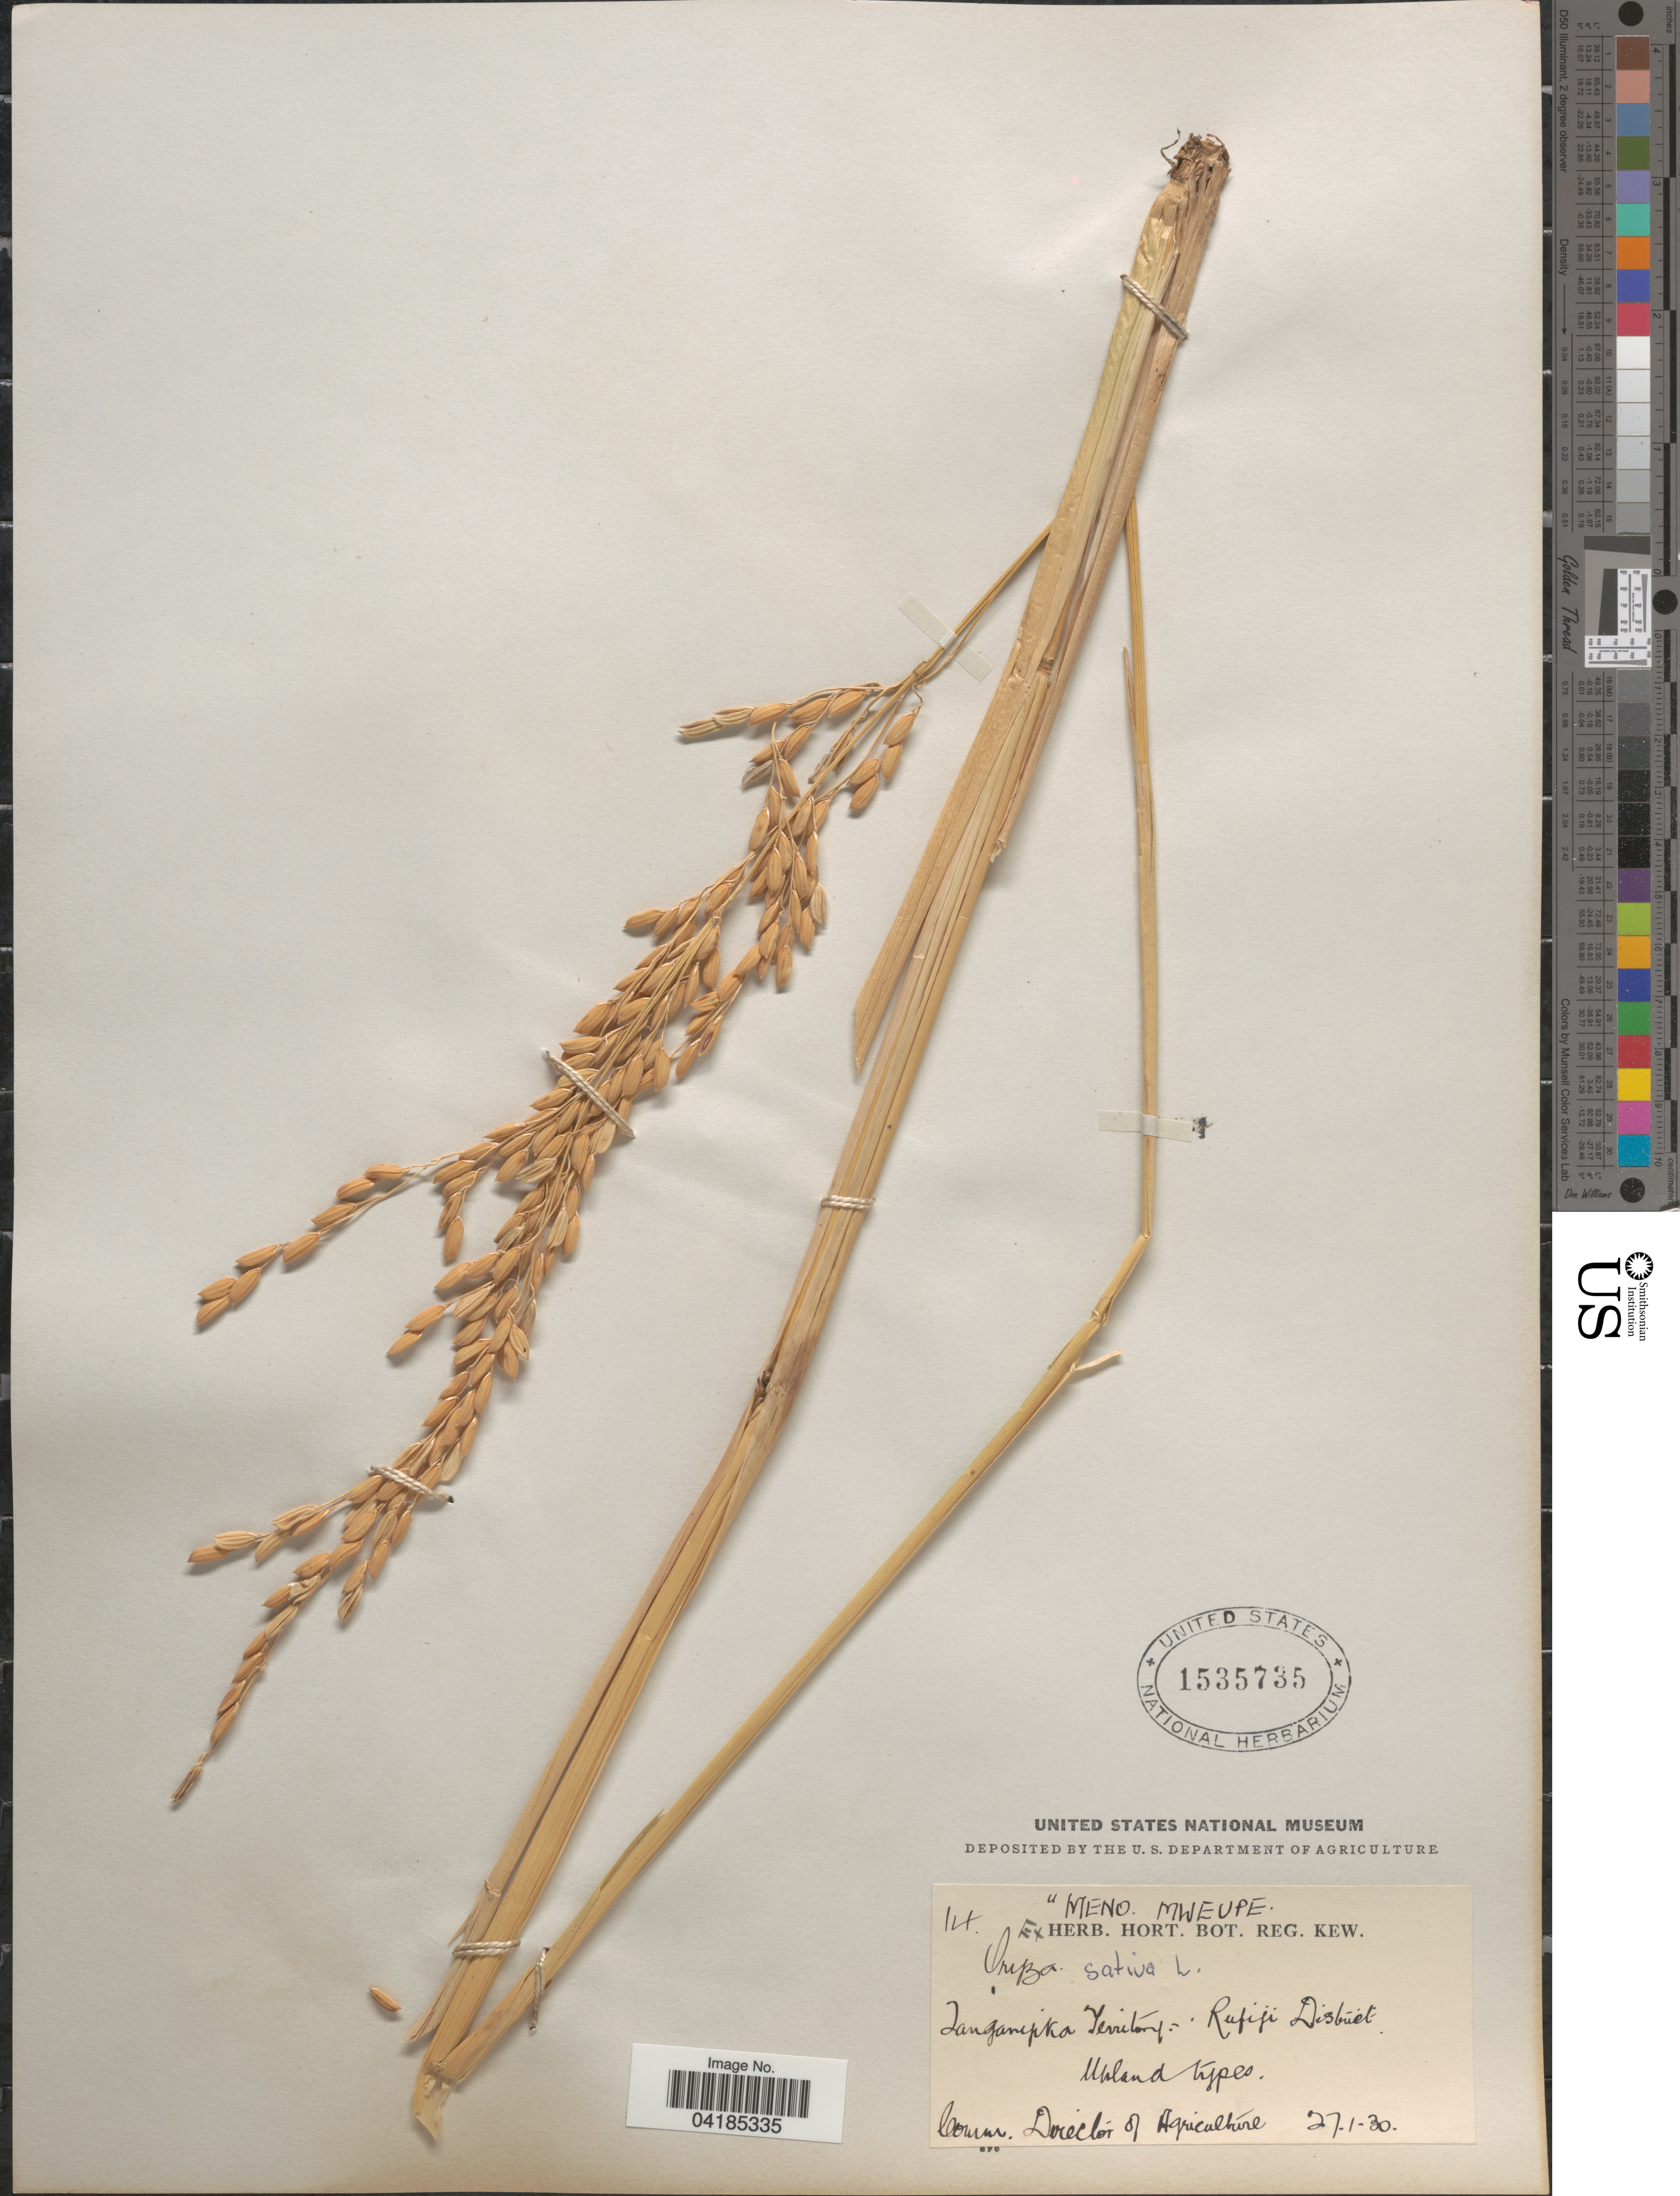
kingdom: Plantae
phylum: Tracheophyta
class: Liliopsida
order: Poales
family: Poaceae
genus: Oryza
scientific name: Oryza sativa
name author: L.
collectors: ex herb. Hort. Reg. Kew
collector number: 14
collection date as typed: Transcribed d/m/y: 27/1/30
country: Tanzania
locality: Tanganyika Territory: Rufiji District.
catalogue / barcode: US 1535735